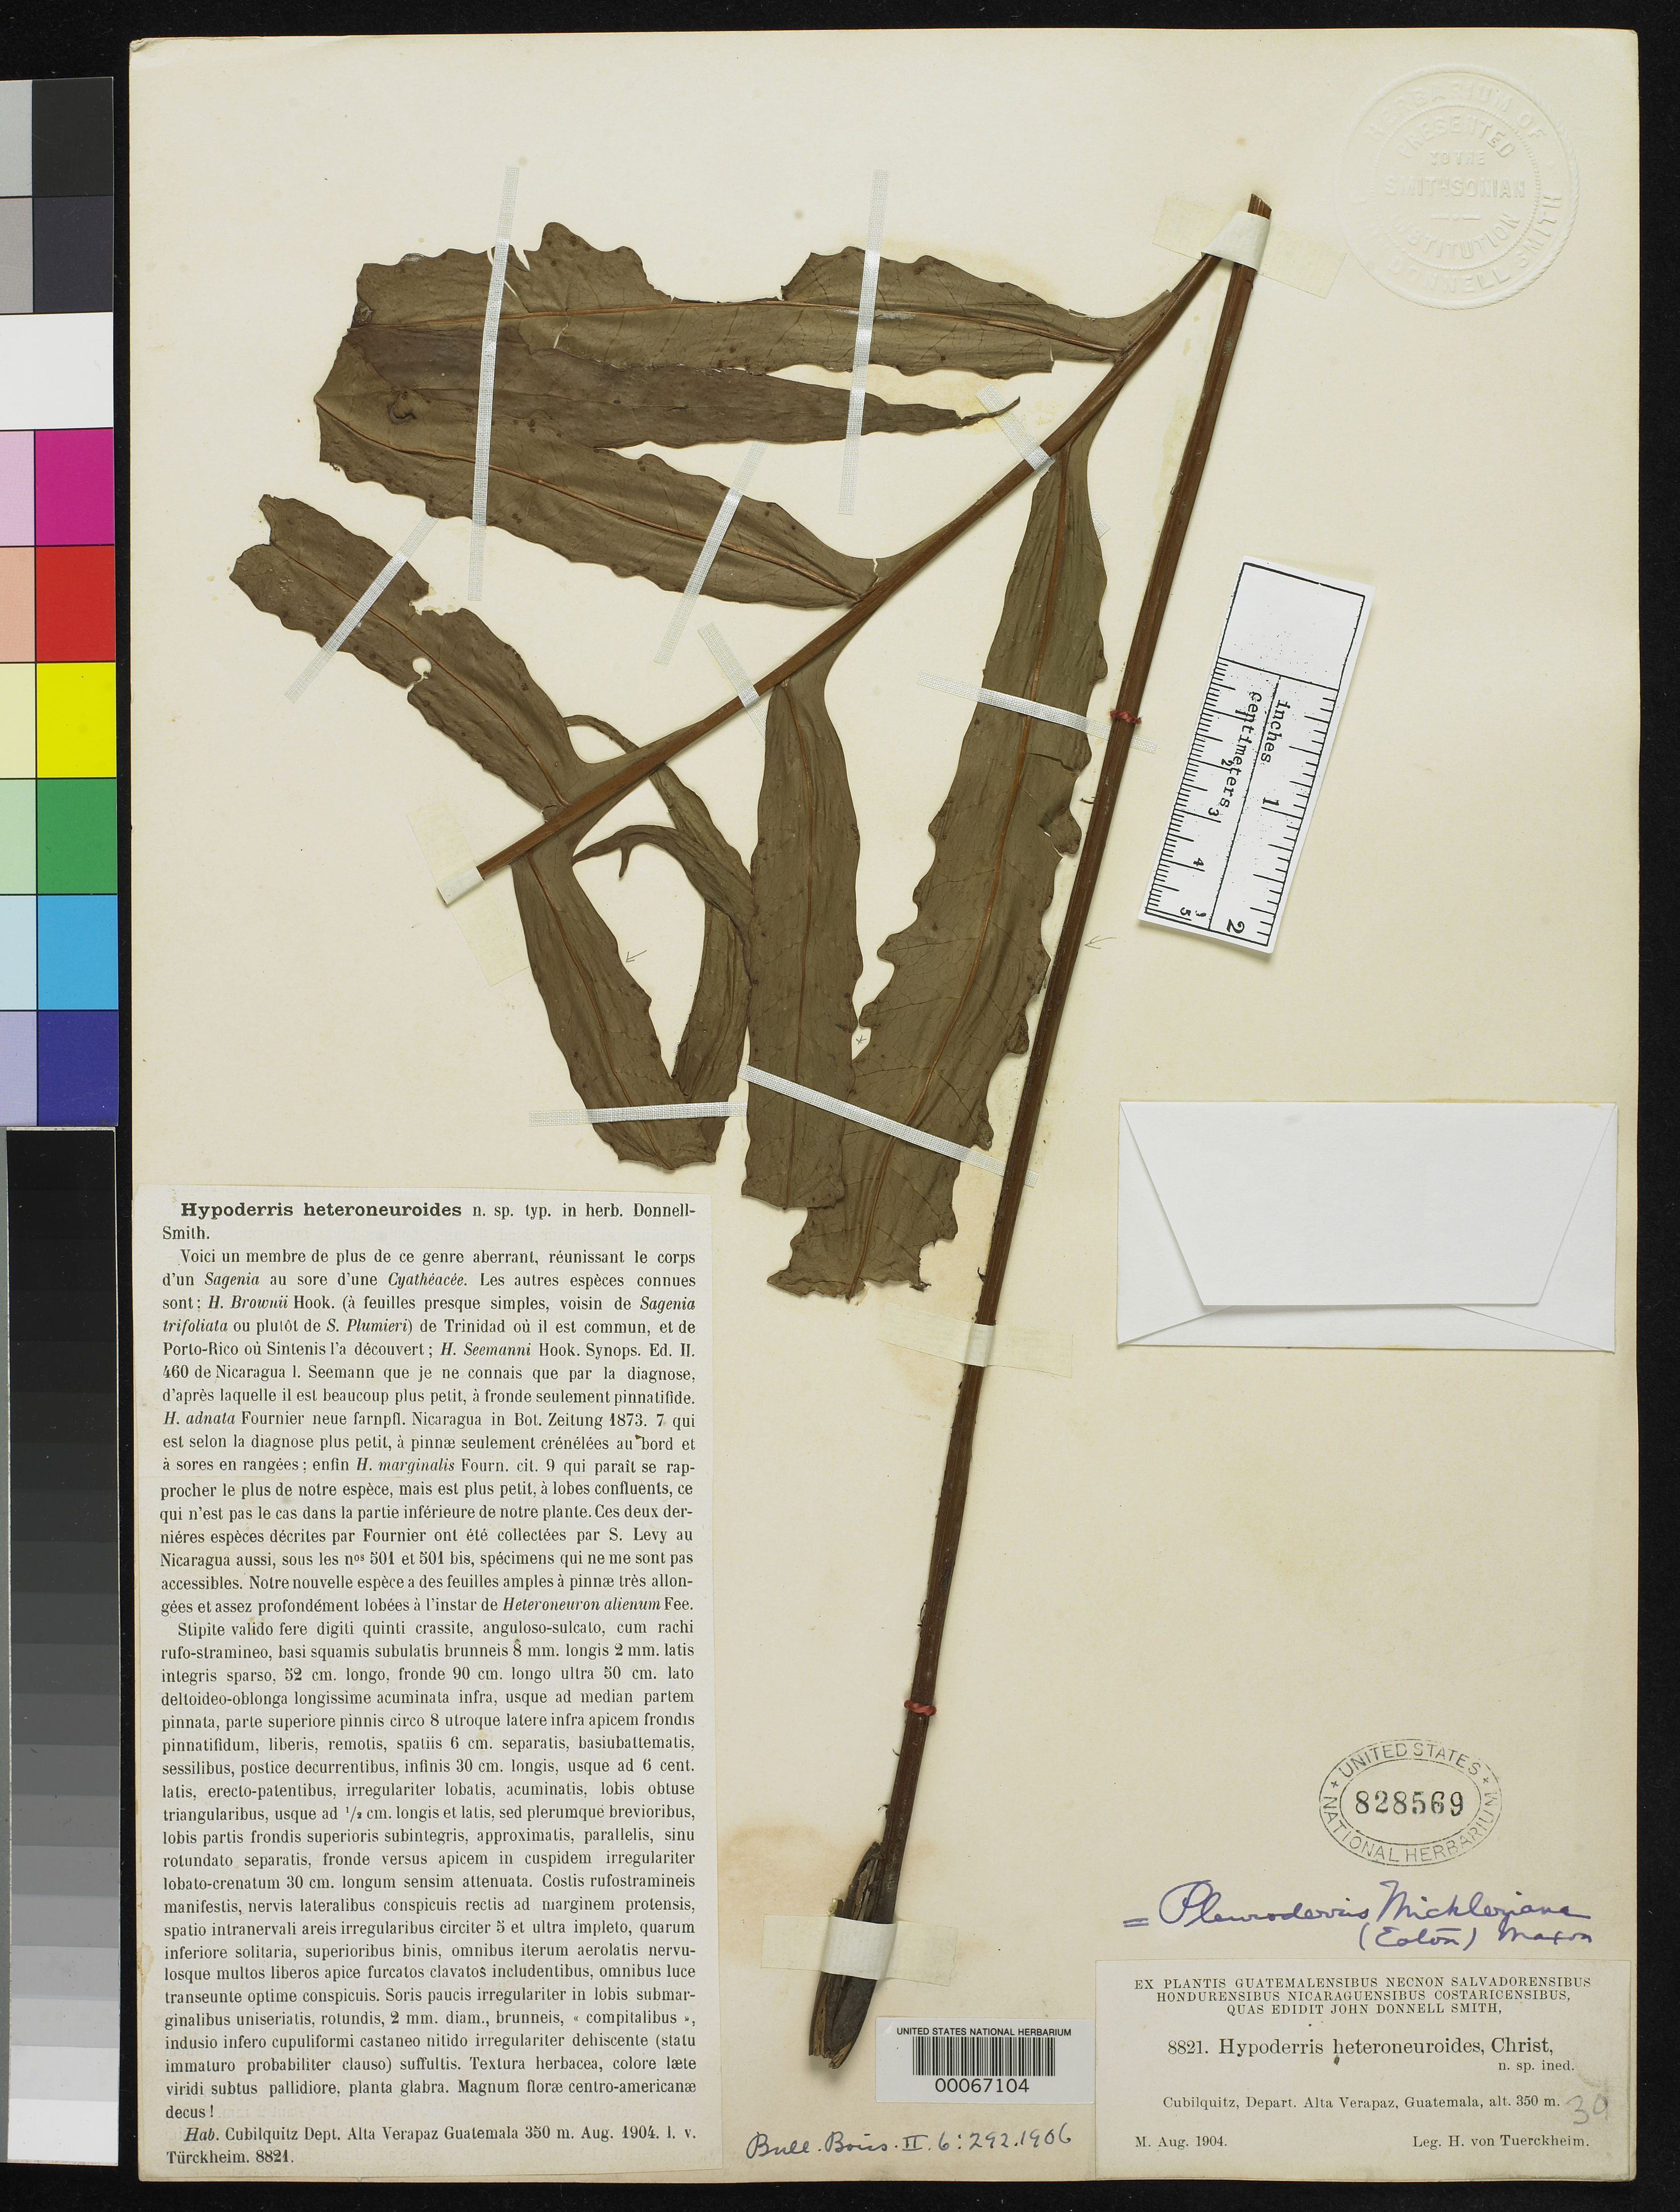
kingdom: Plantae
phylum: Tracheophyta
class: Polypodiopsida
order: Polypodiales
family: Tectariaceae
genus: Hypoderris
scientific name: Hypoderris heteroneuroides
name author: Christ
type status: Type Collection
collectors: H. von Türckheim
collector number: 8821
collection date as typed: Aug 1904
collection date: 1904-08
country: Guatemala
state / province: Alta Verapaz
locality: Cubilquitz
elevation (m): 350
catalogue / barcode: US 828569